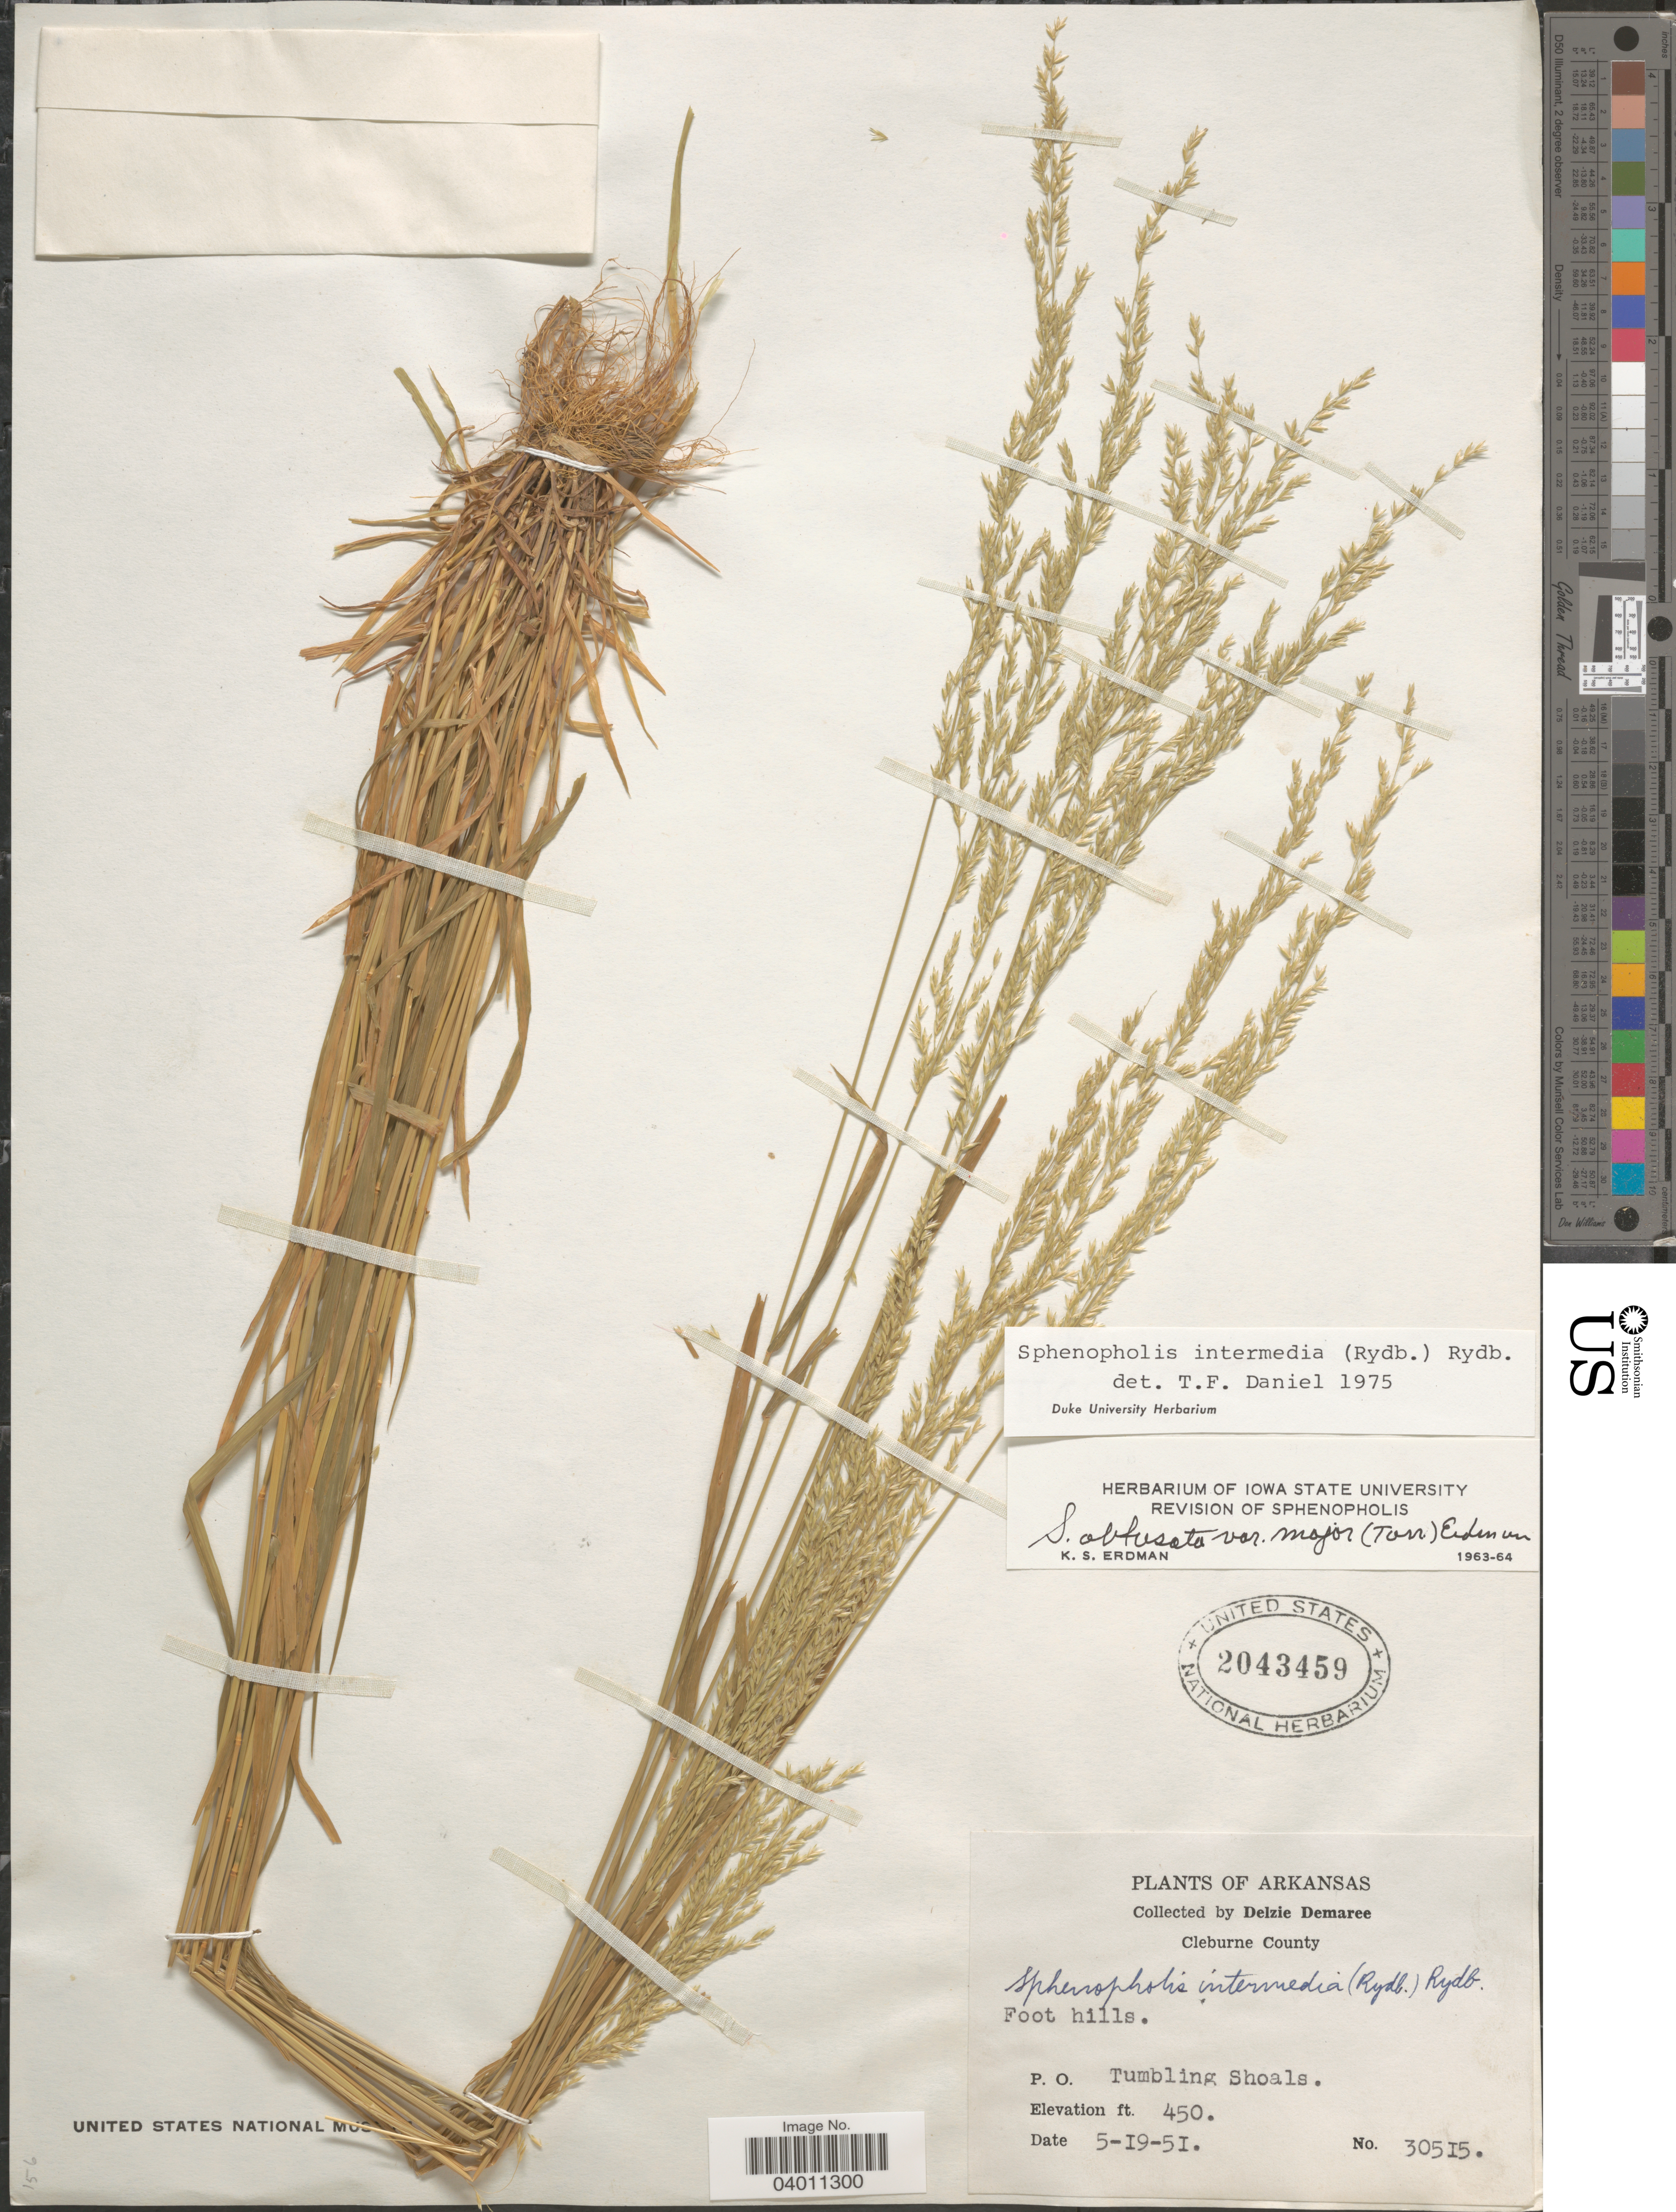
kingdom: Plantae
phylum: Tracheophyta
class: Liliopsida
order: Poales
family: Poaceae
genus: Sphenopholis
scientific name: Sphenopholis intermedia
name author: (Rydb.) Rydb.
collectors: D. Demaree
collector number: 30515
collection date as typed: Transcribed d/m/y: 19/5/51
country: United States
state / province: Arkansas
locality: Cleburne County. Foot hills. P. O. Tumbling Shoals.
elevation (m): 137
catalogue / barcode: US 2043459